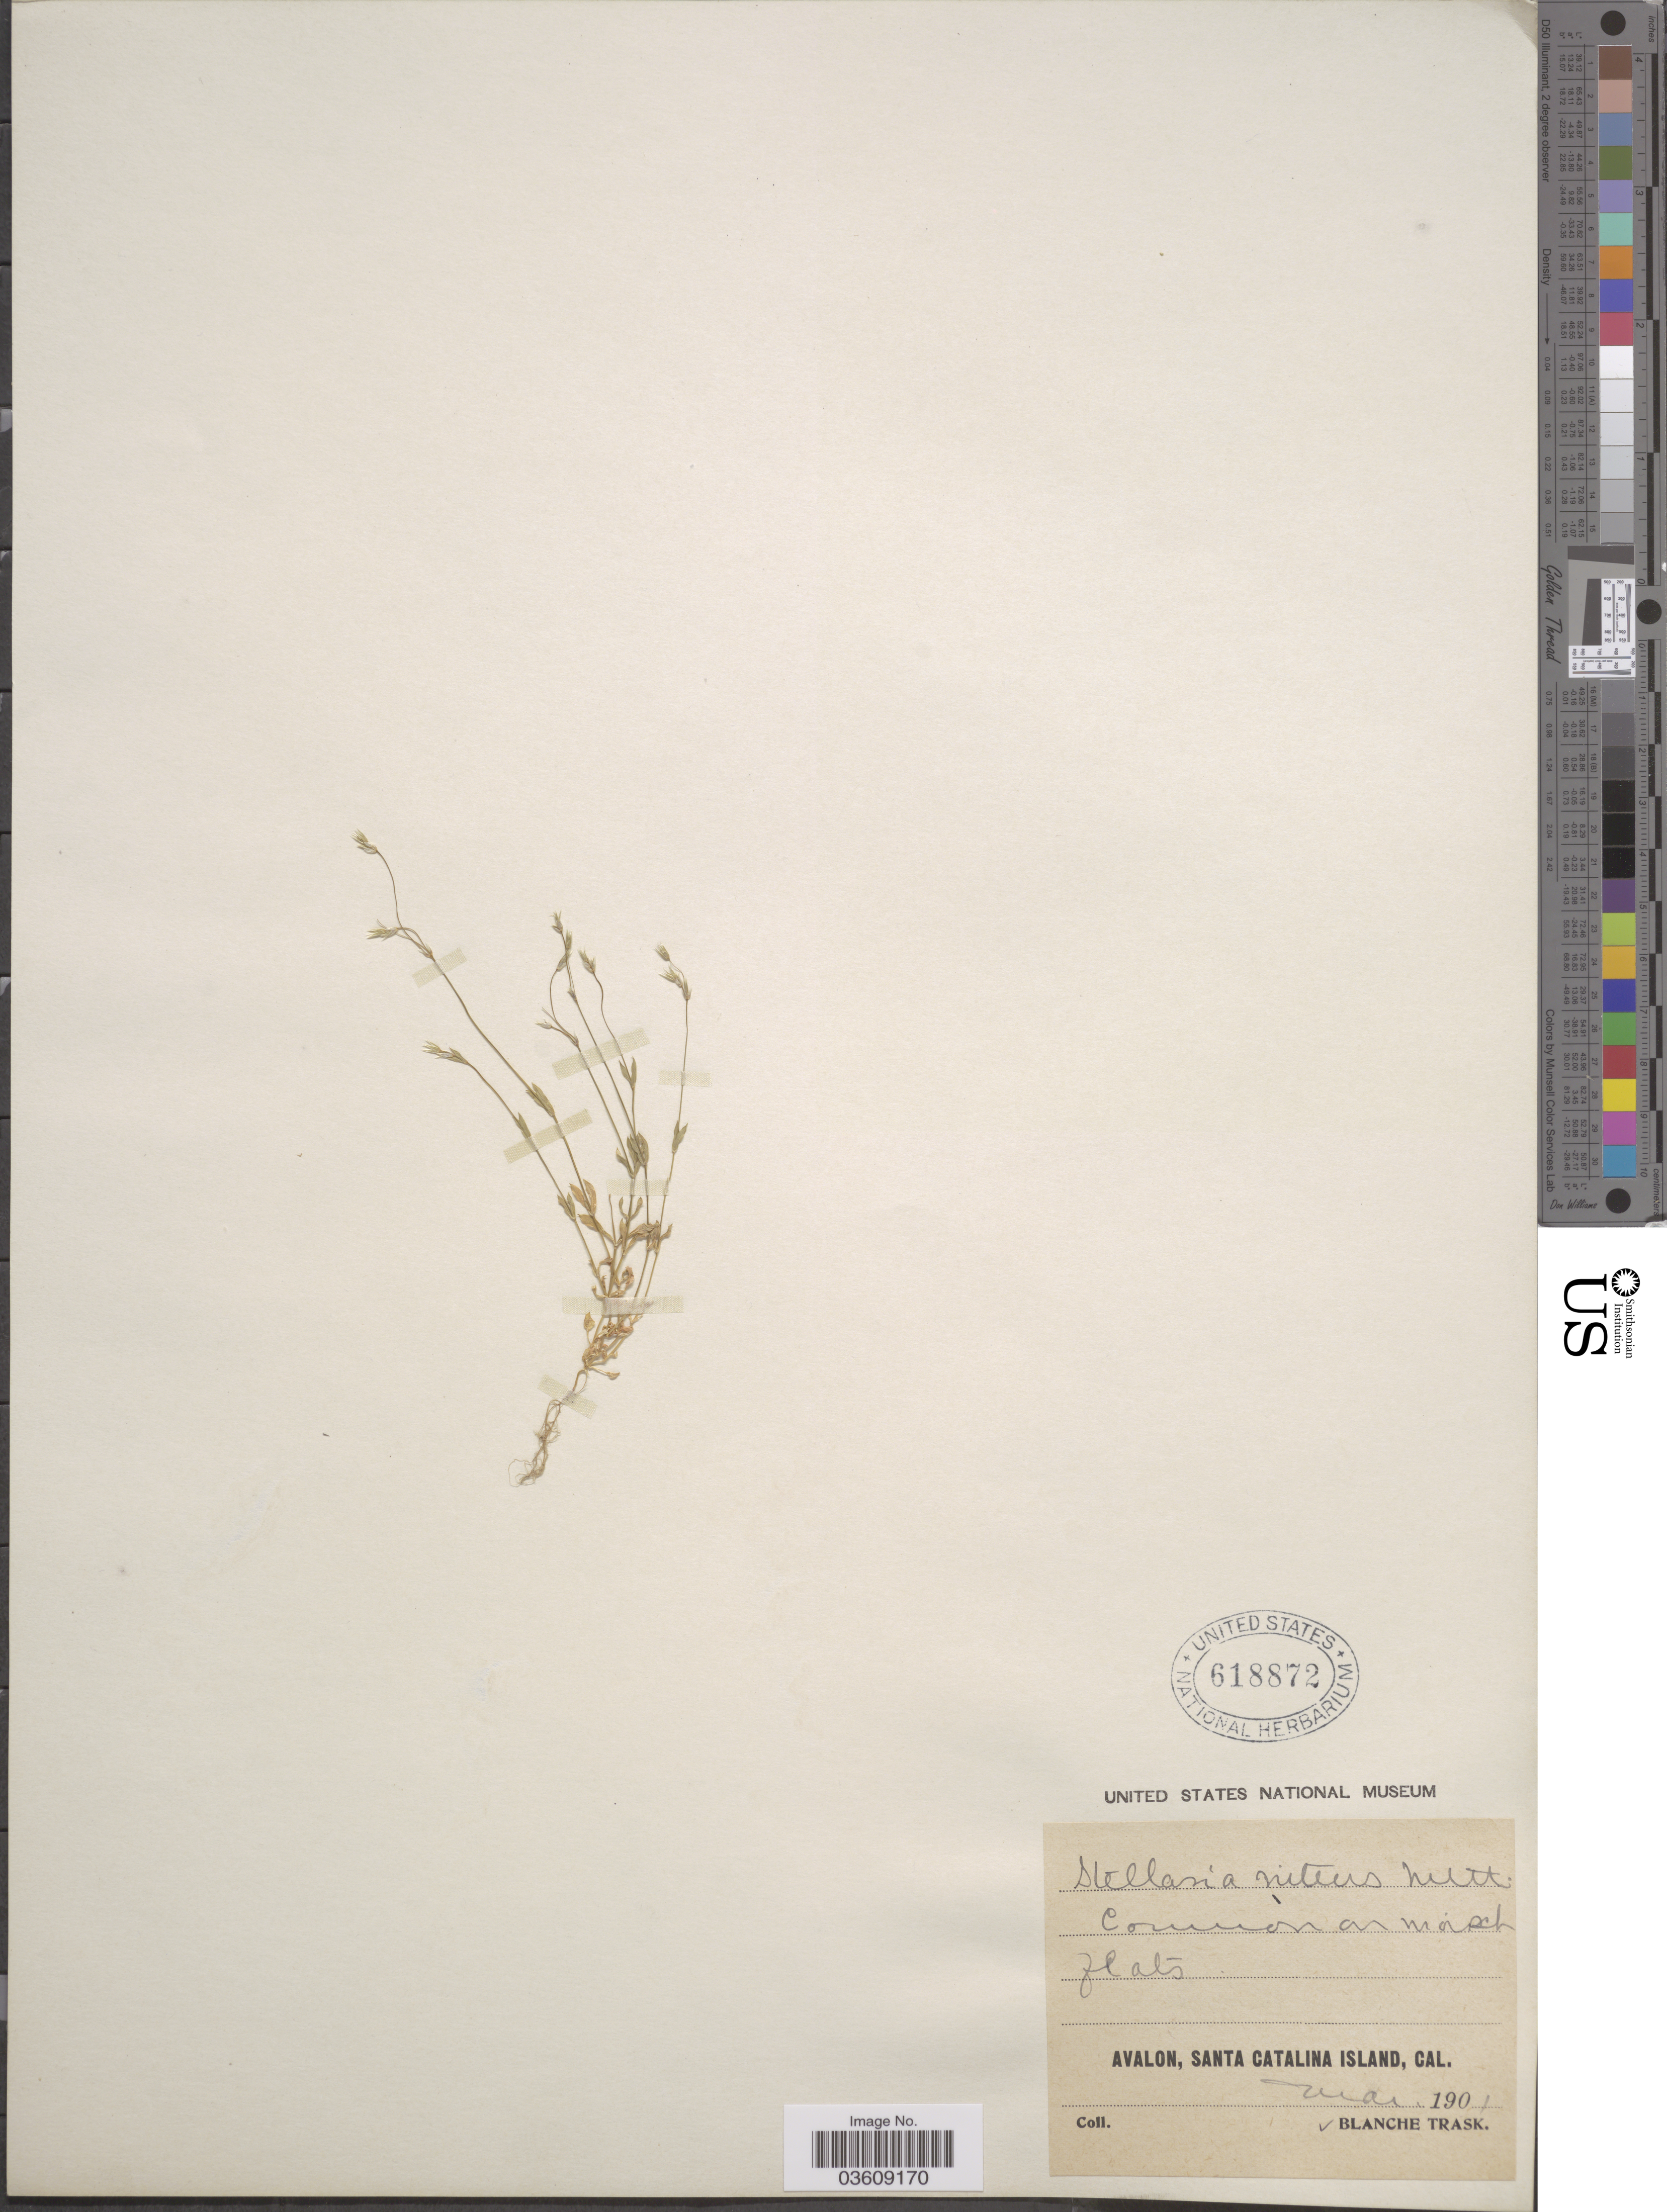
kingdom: Plantae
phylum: Tracheophyta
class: Magnoliopsida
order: Caryophyllales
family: Caryophyllaceae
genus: Stellaria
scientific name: Stellaria nitens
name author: Nutt.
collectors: B. Trask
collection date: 1901-03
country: United States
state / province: California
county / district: Los Angeles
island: Santa Catalina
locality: Avalon, Santa Catalina Island.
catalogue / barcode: US 618872